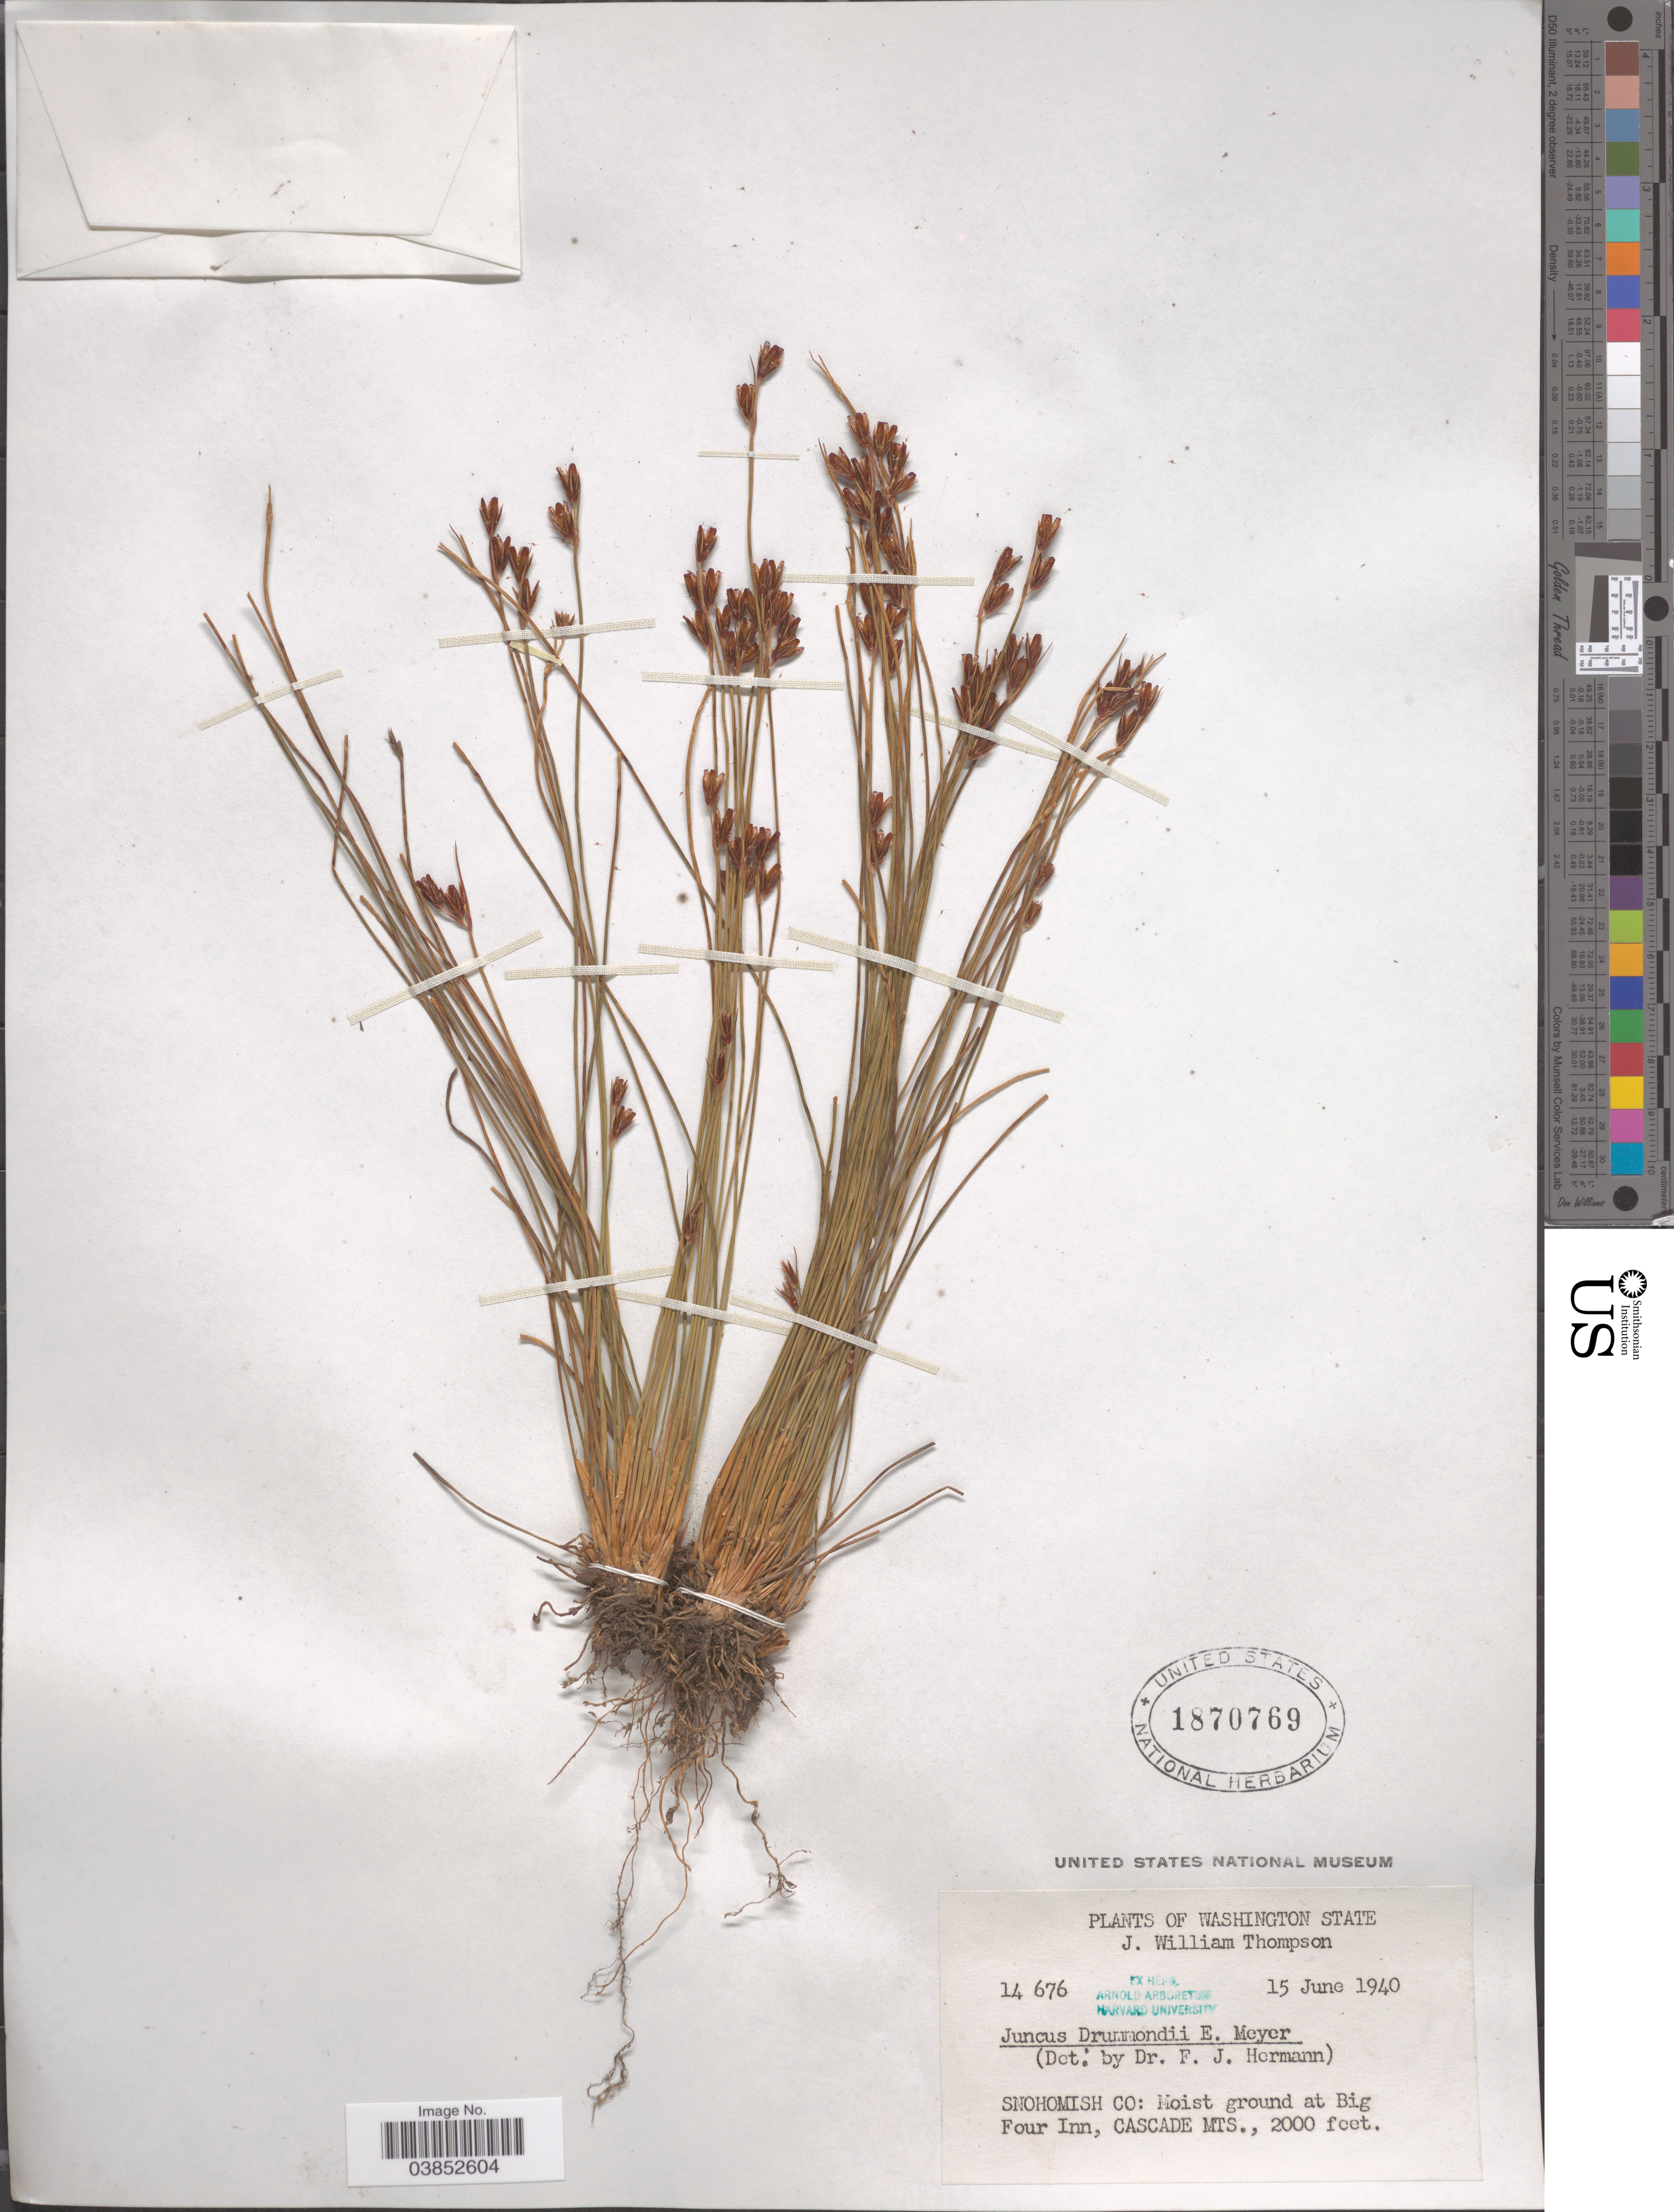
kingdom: Plantae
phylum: Tracheophyta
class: Liliopsida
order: Poales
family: Juncaceae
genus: Juncus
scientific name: Juncus drummondii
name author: E. Mey.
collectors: J. W. Thompson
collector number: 14676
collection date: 1940-06-15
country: United States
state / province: Washington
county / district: Snohomish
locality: Snohomish Co: Moist ground at Big Four Inn, Cascade Mts.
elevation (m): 610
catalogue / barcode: US 1870769